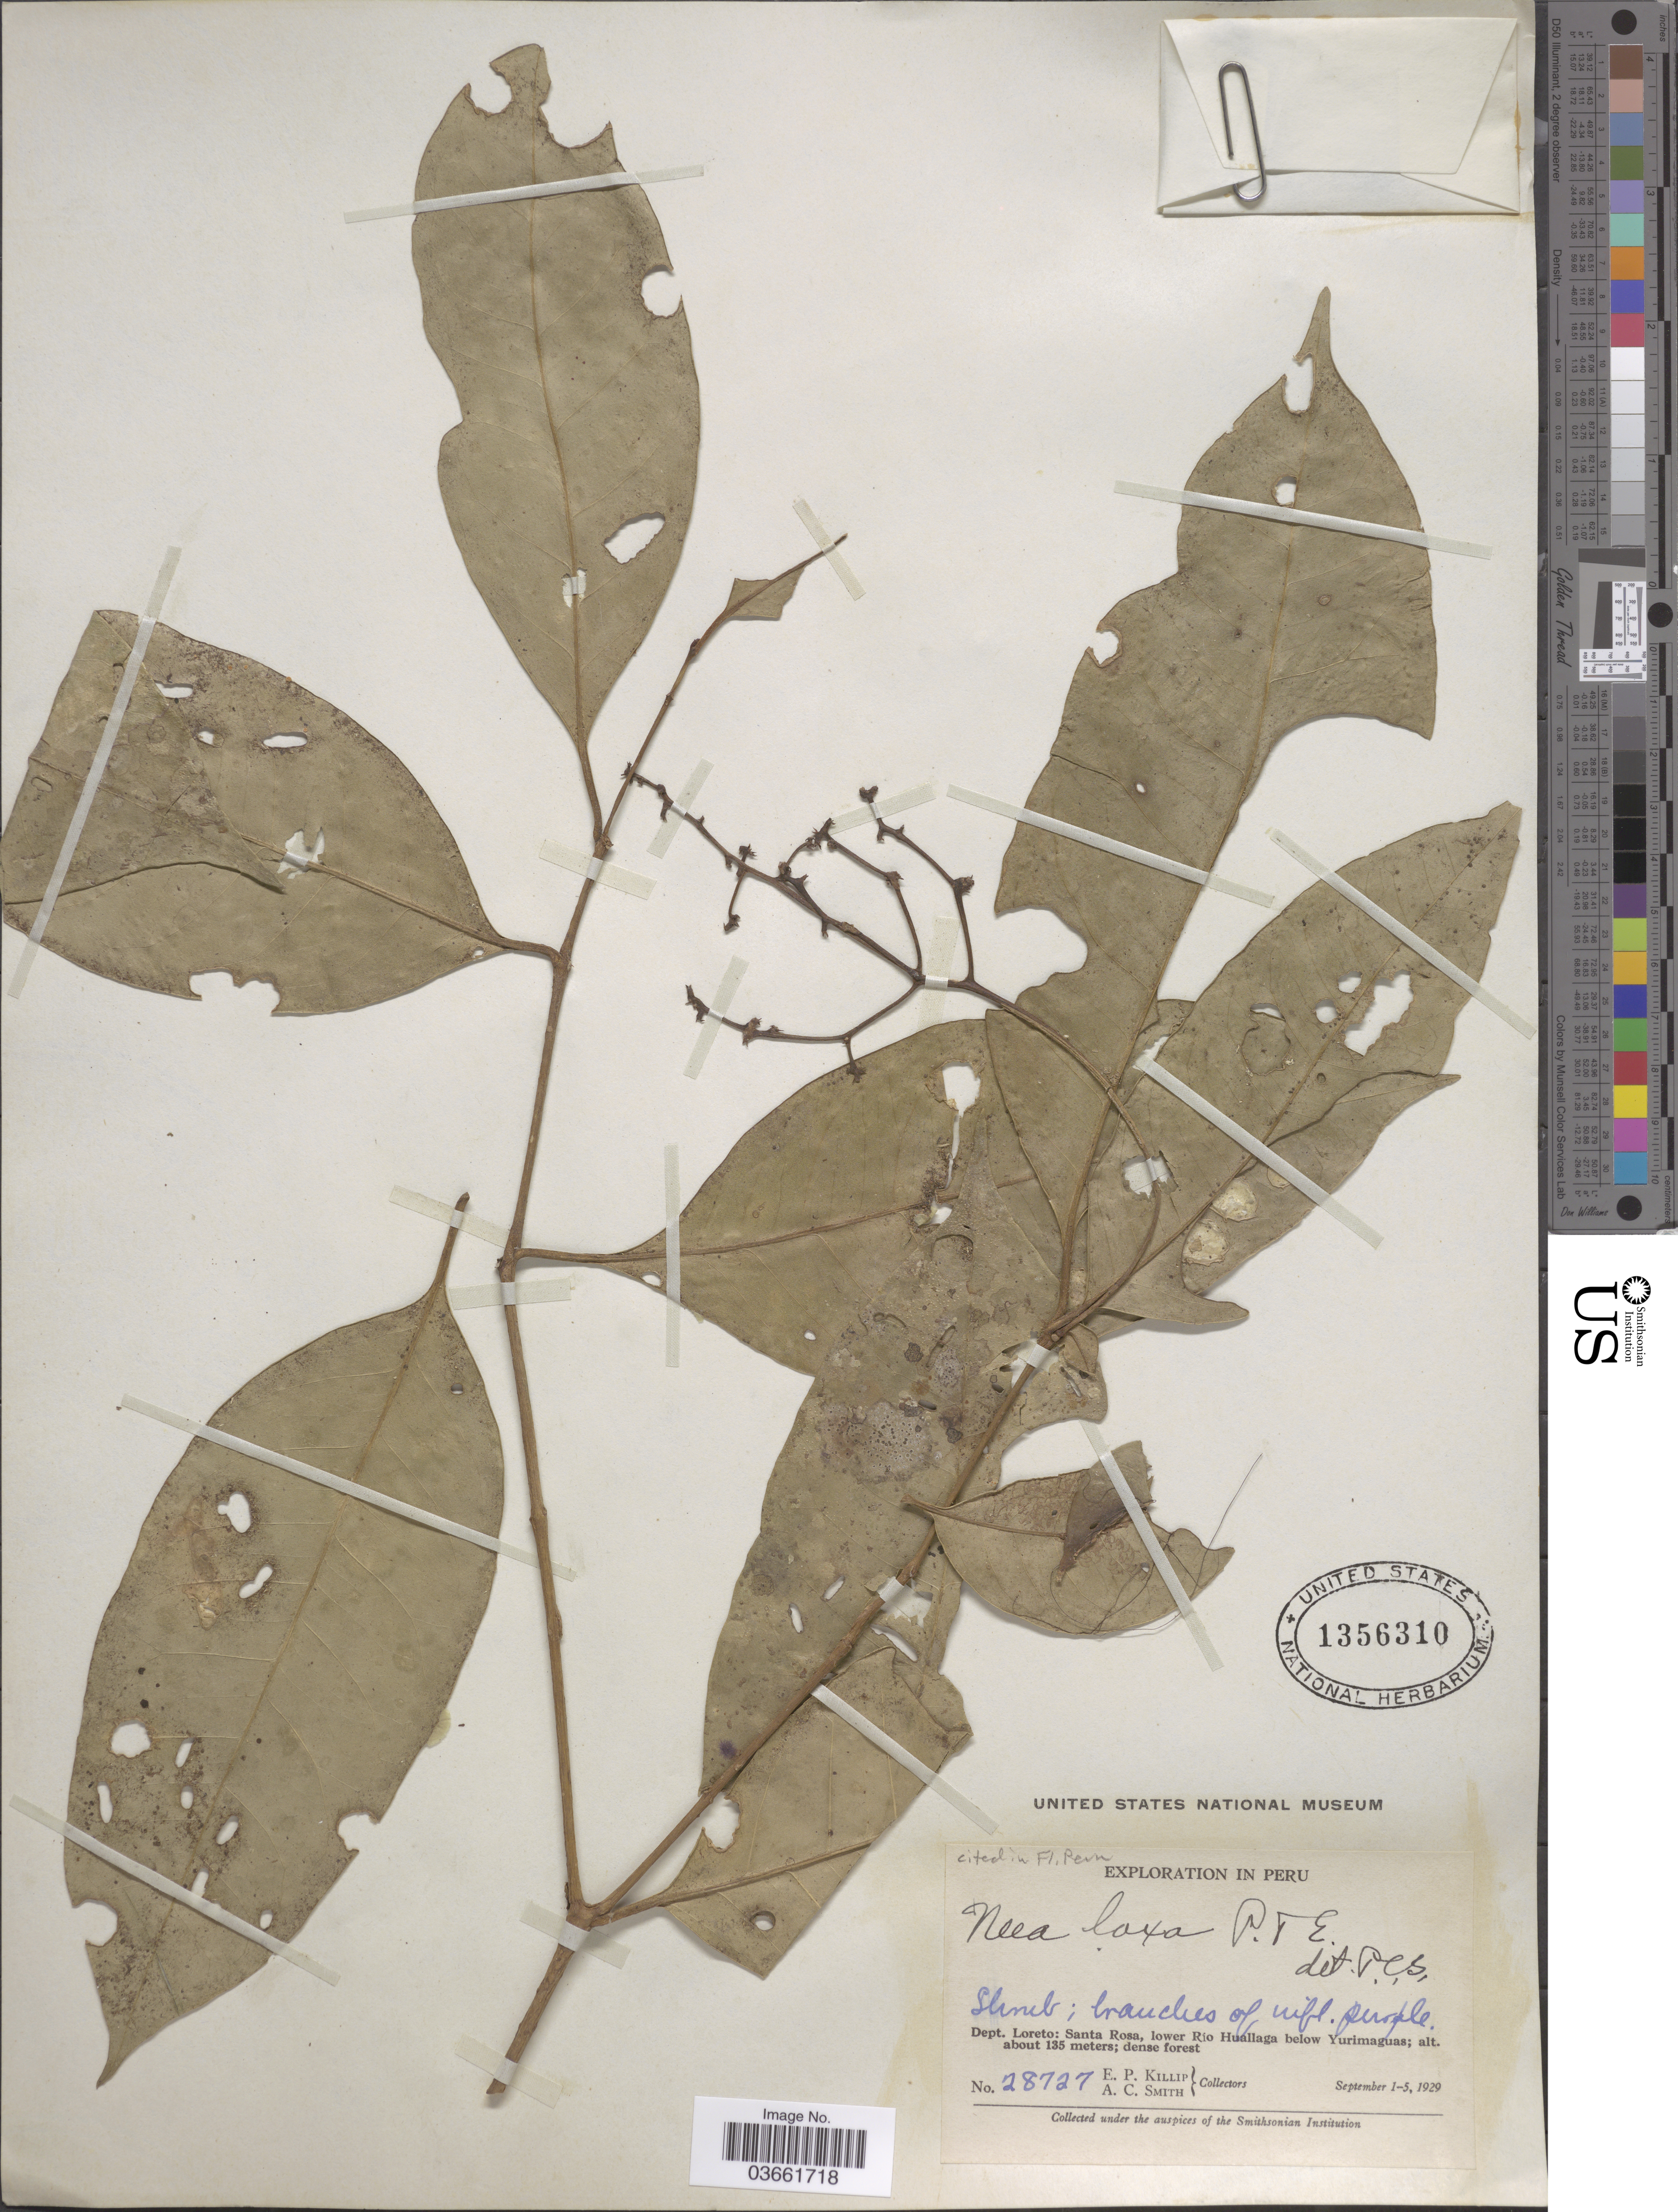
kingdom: Plantae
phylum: Tracheophyta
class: Magnoliopsida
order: Caryophyllales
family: Nyctaginaceae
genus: Neea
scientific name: Neea laxa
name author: Poepp. & Endl.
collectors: E. P. Killip & A. C. Smith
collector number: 28727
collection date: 1929-09-01/1929-09-05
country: Peru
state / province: Loreto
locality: Dept. Loreto: Santa Rosa, lower Río Huallaga below Yurimaguas.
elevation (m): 135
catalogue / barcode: US 1356310